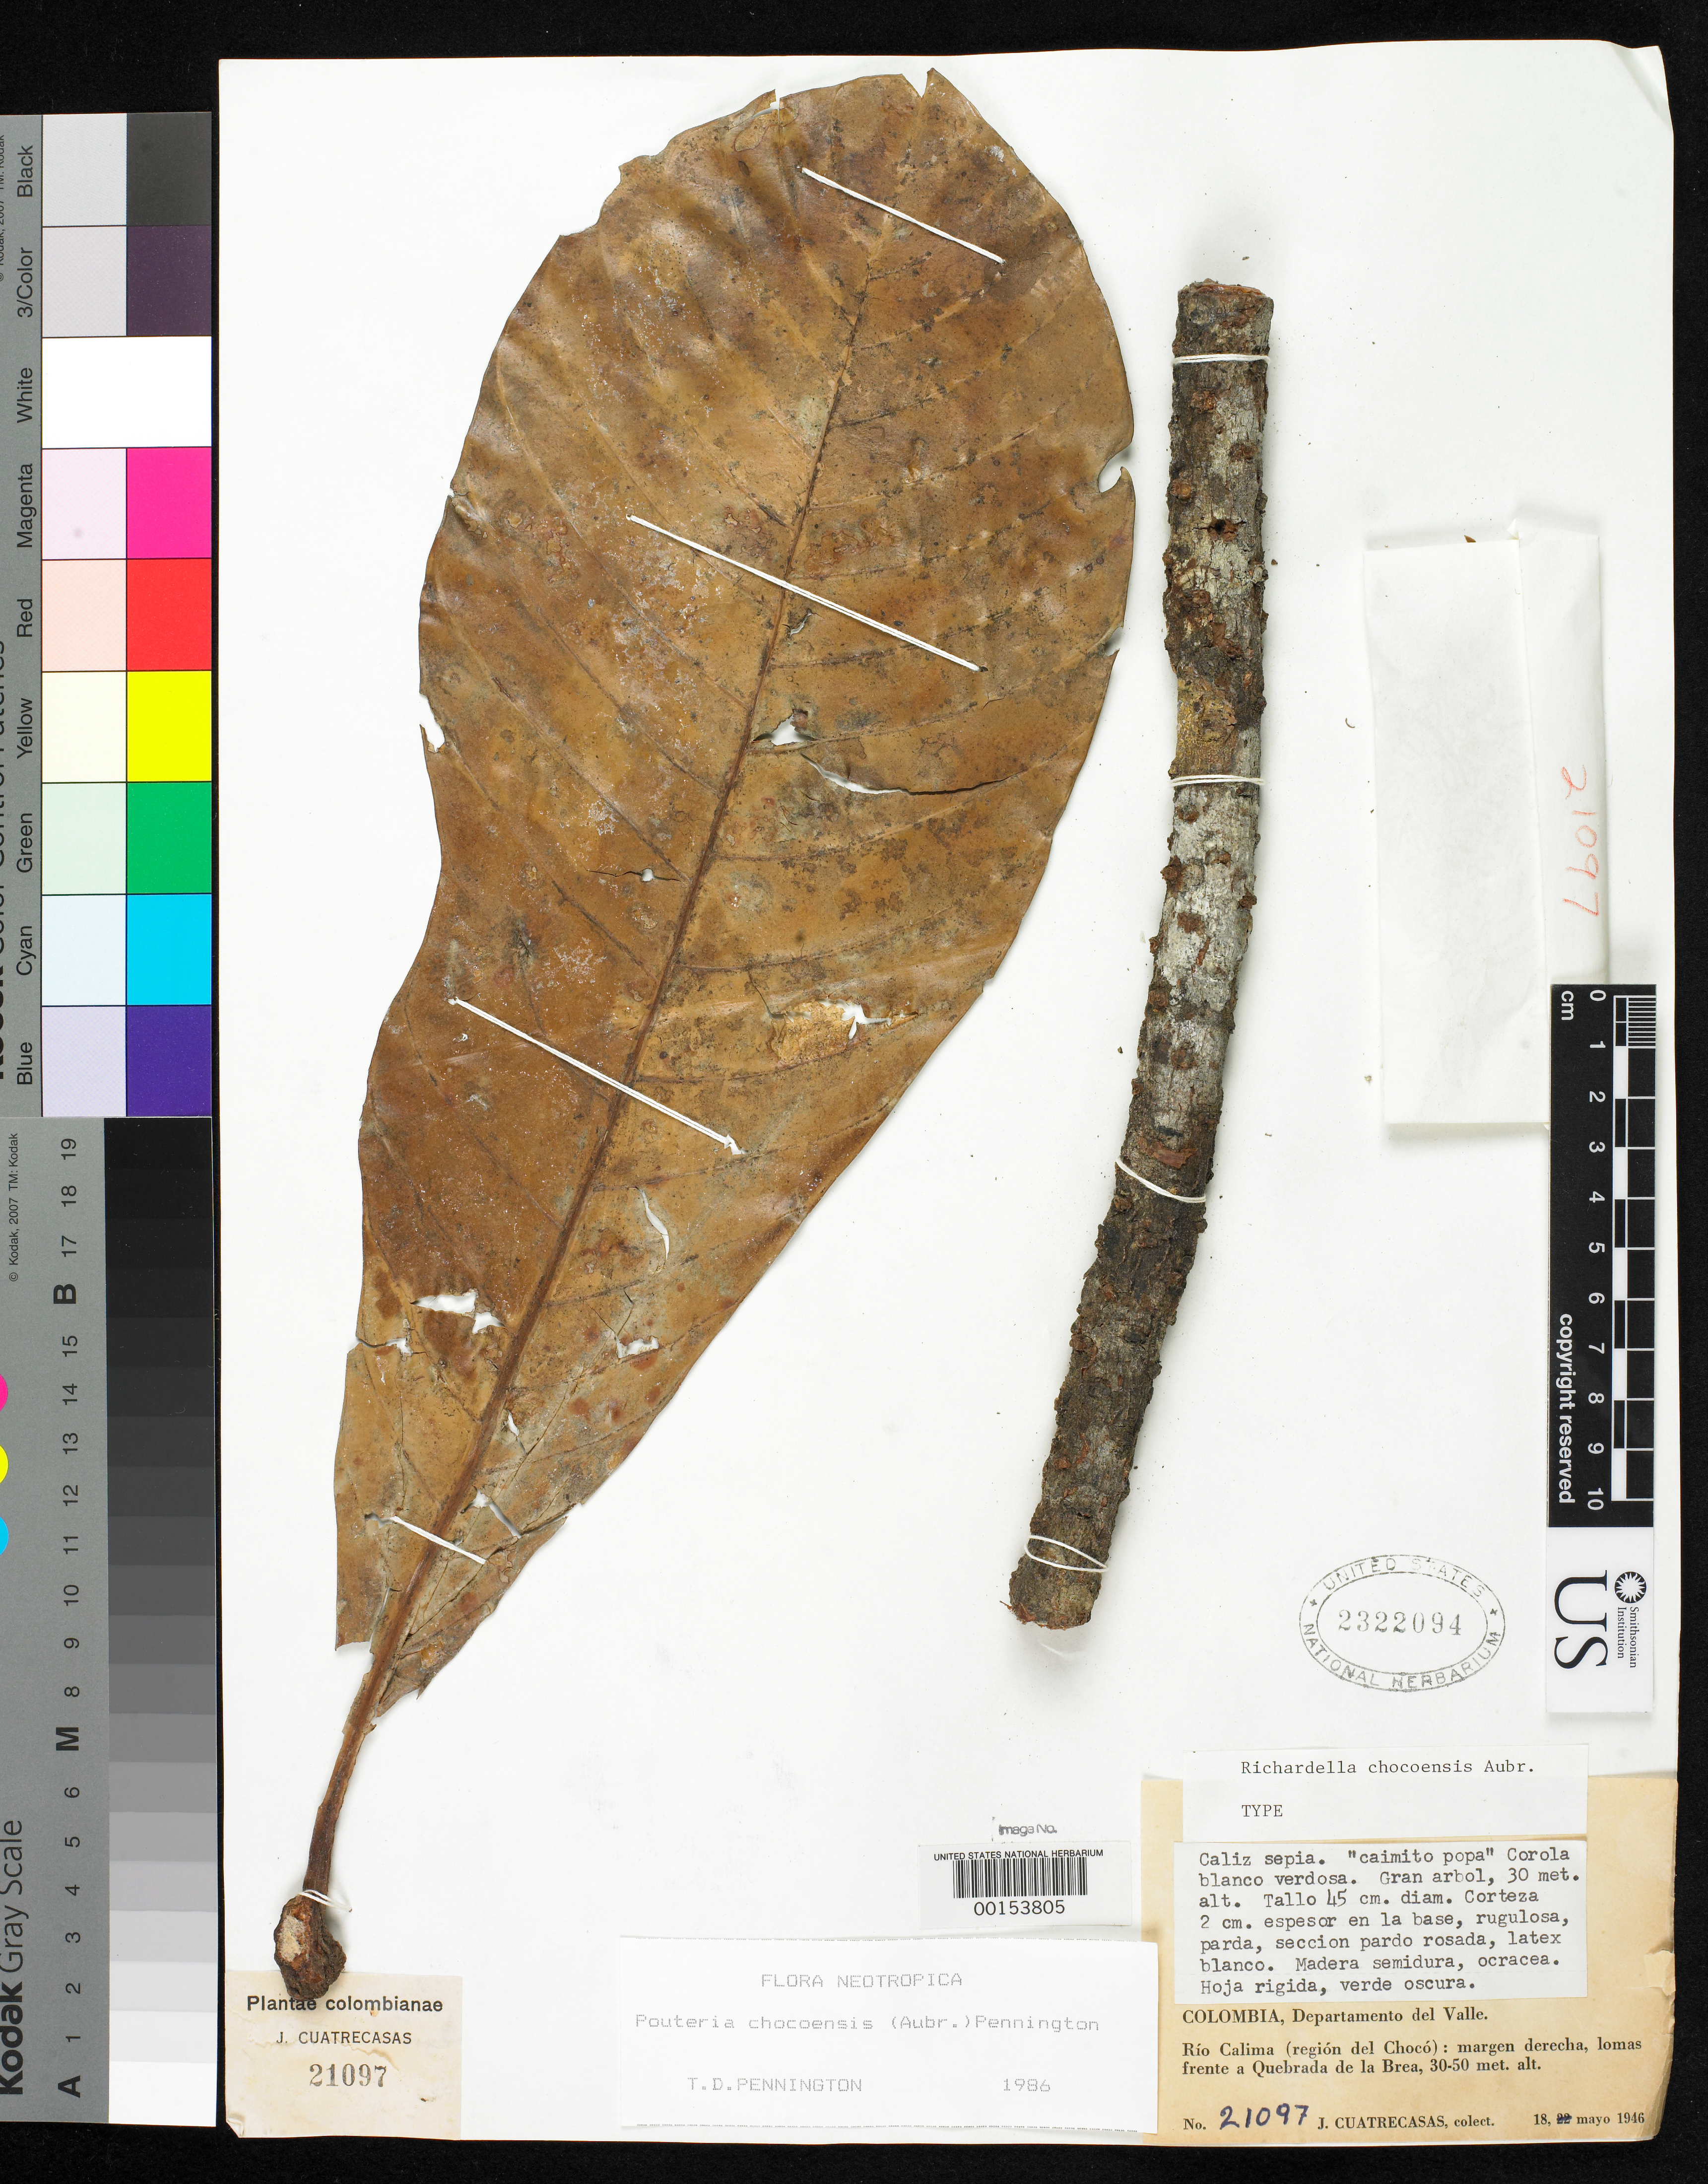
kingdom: Plantae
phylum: Tracheophyta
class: Magnoliopsida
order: Ericales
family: Sapotaceae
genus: Richardella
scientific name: Richardella chocoensis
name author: Aubrév.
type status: Holotype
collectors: J. Cuatrecasas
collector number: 21097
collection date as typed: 18 May 1946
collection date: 1946-05-18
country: Colombia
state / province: Valle del Cauca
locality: Rio Calima, region of Choco, right bank, hill opposite Quebrada de la Brea.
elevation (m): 30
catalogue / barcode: US 2322094